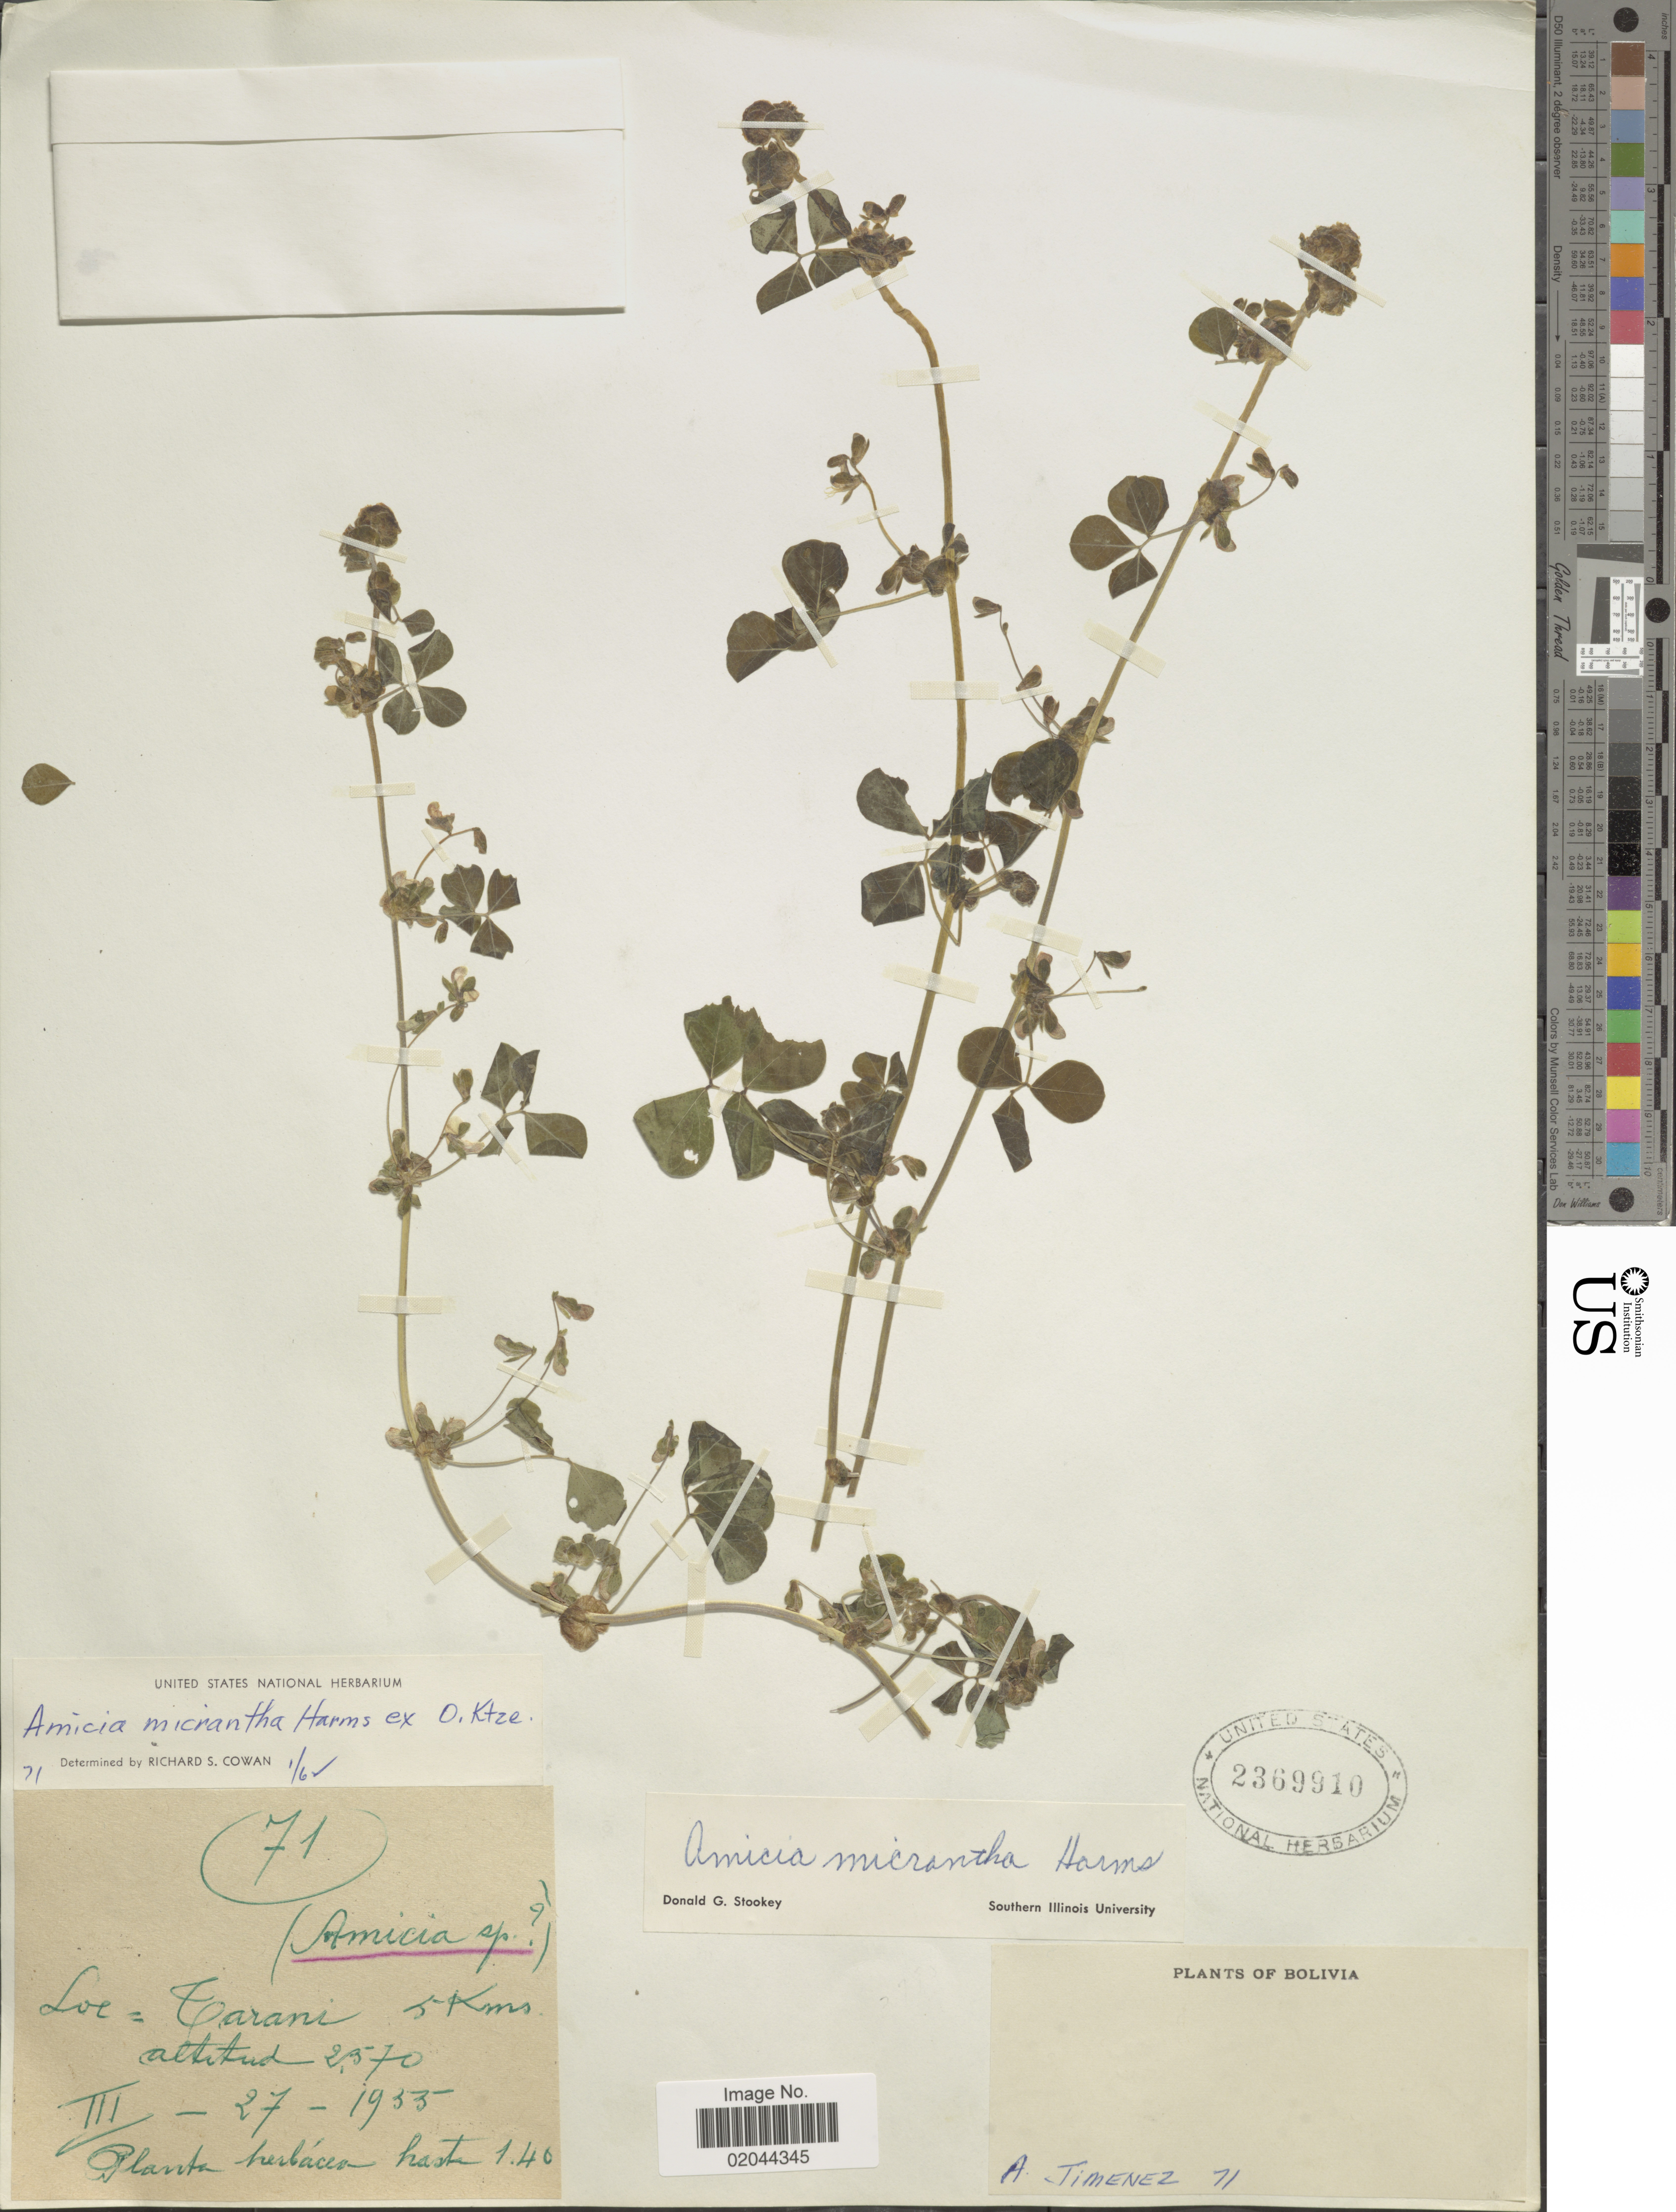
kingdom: Plantae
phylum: Tracheophyta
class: Magnoliopsida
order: Fabales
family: Fabaceae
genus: Amicia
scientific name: Amicia micrantha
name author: Harms in Kuntze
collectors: A. Jimenez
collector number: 71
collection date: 1955-03-27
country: Bolivia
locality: Loe= Carani, 5 kms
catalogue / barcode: US 2369910